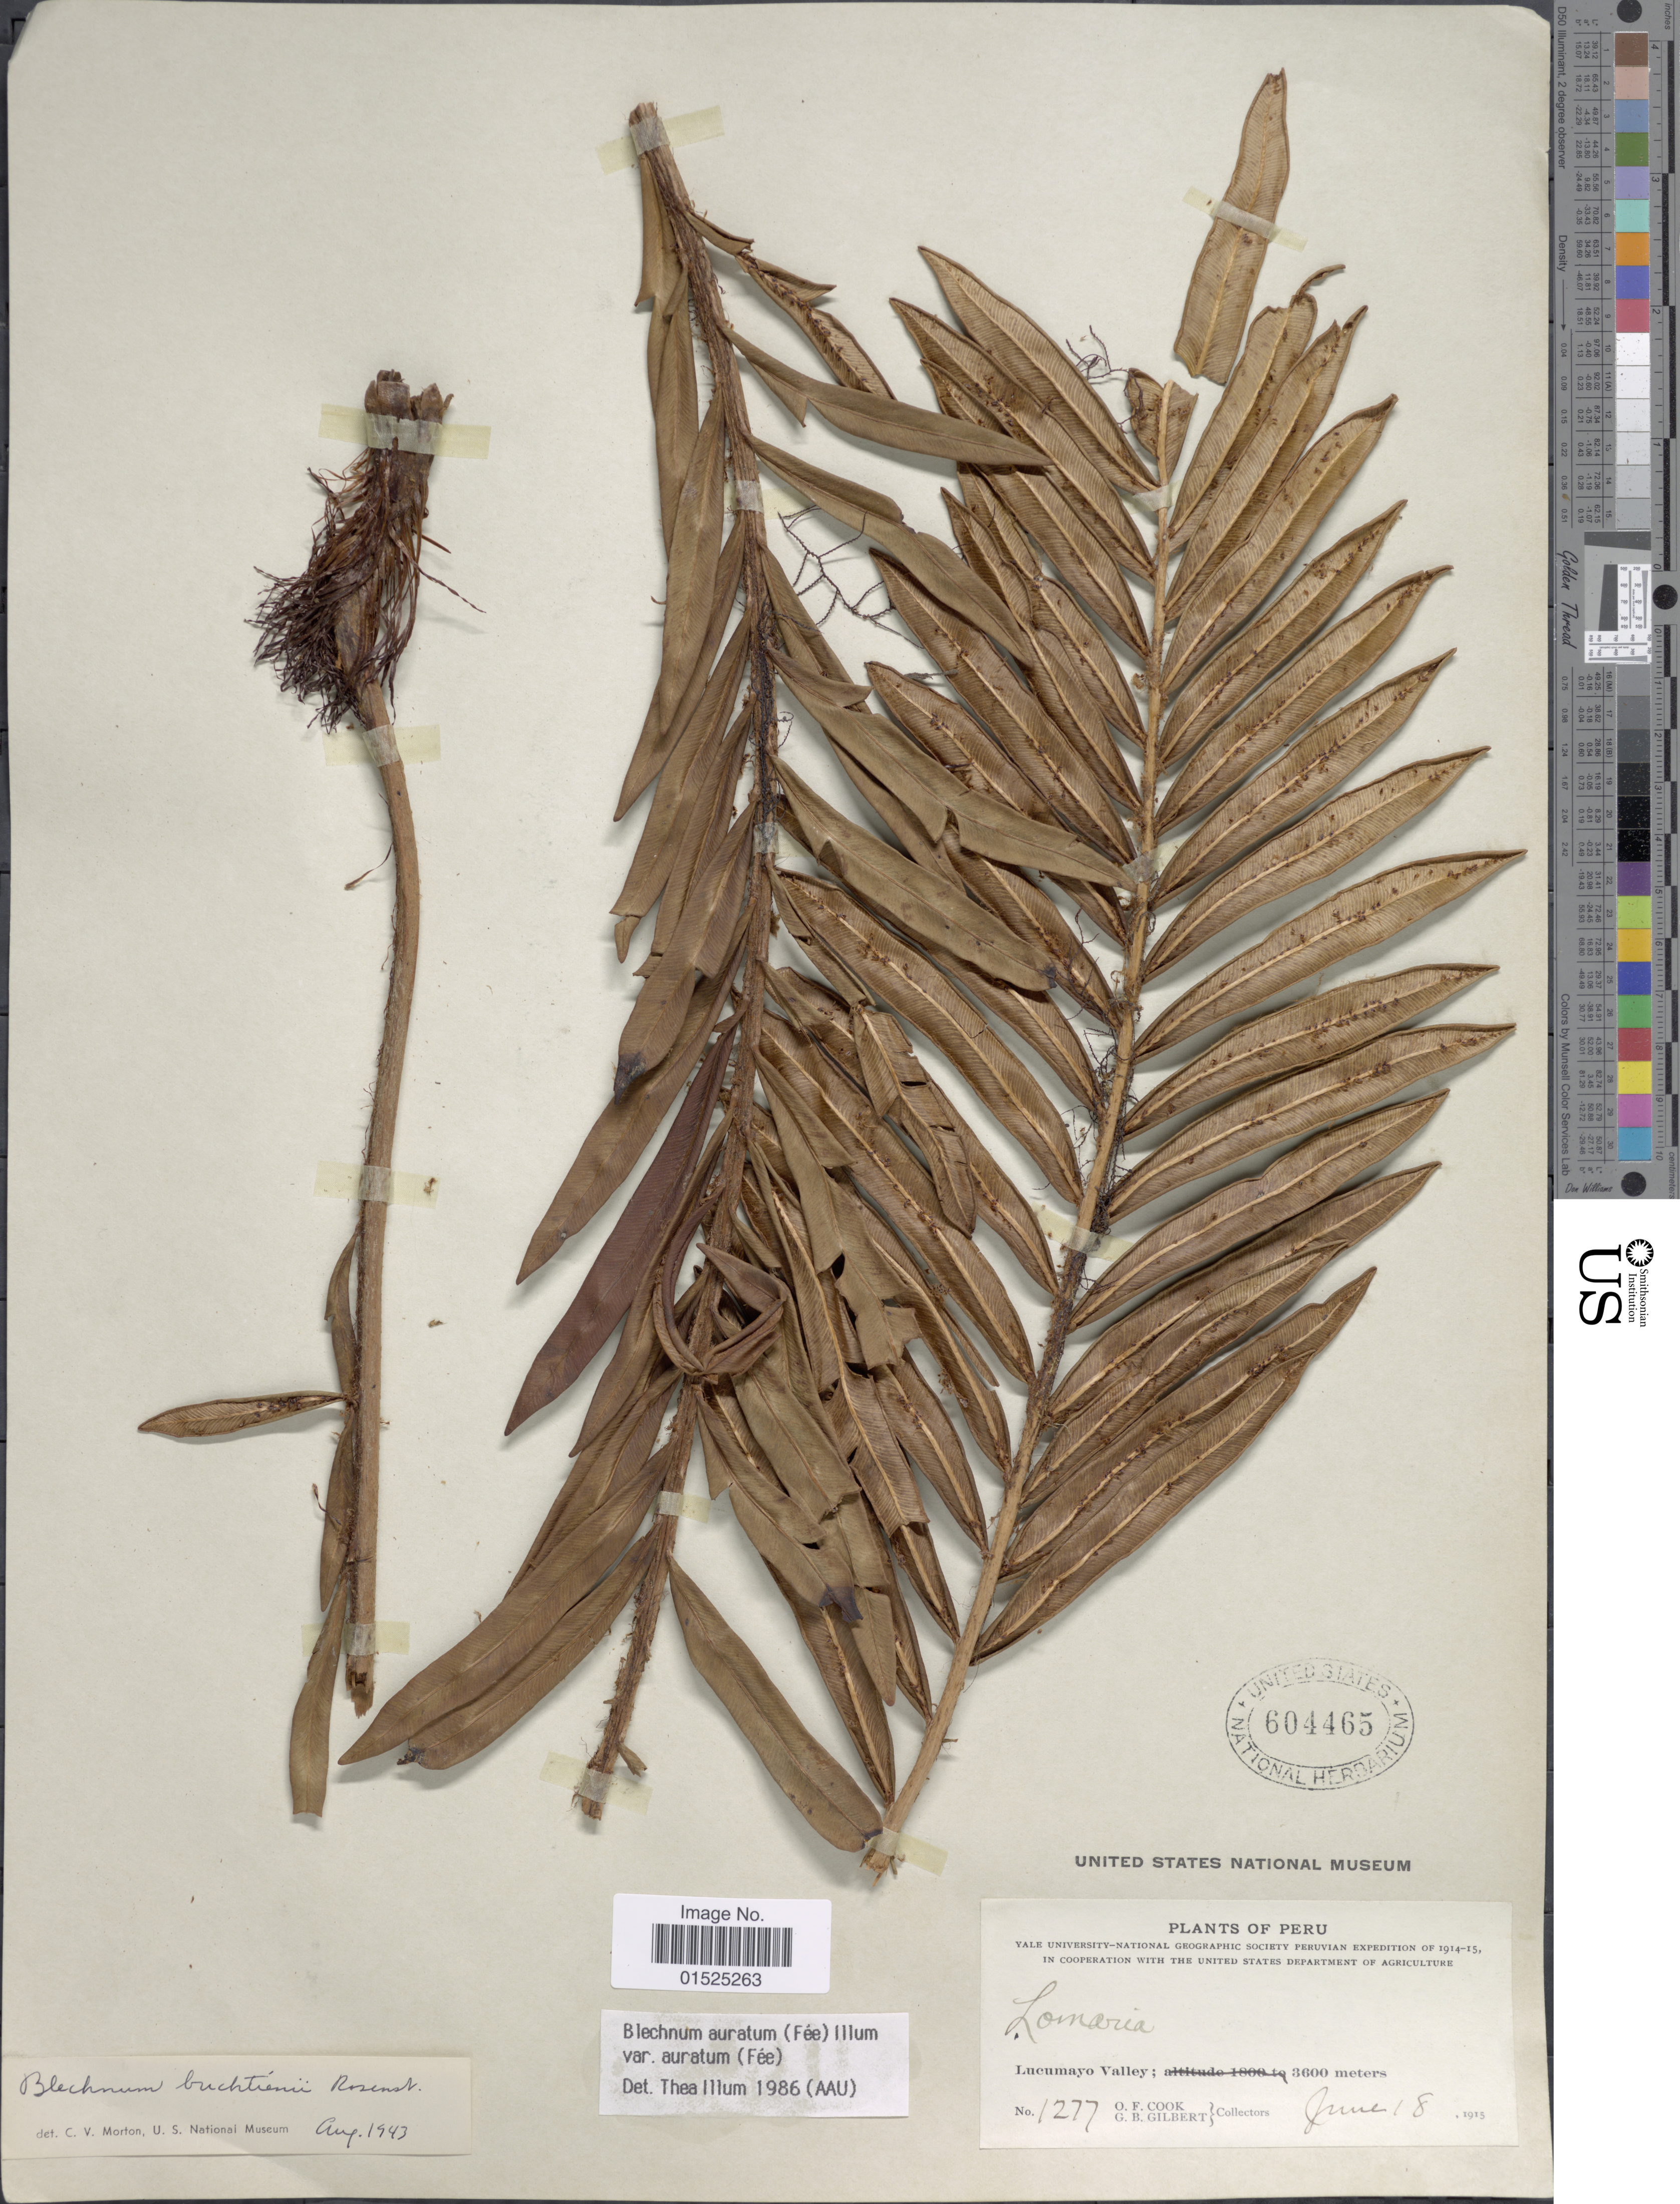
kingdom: Plantae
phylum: Tracheophyta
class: Polypodiopsida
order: Polypodiales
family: Blechnaceae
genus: Blechnum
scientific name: Blechnum auratum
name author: (Fée) R.M. Tryon & Stolze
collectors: O. F. Cook & G. B. Gilbert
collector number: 1277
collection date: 1915-06-18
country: Peru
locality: Lucumayo Valley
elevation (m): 3600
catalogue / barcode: US 604465